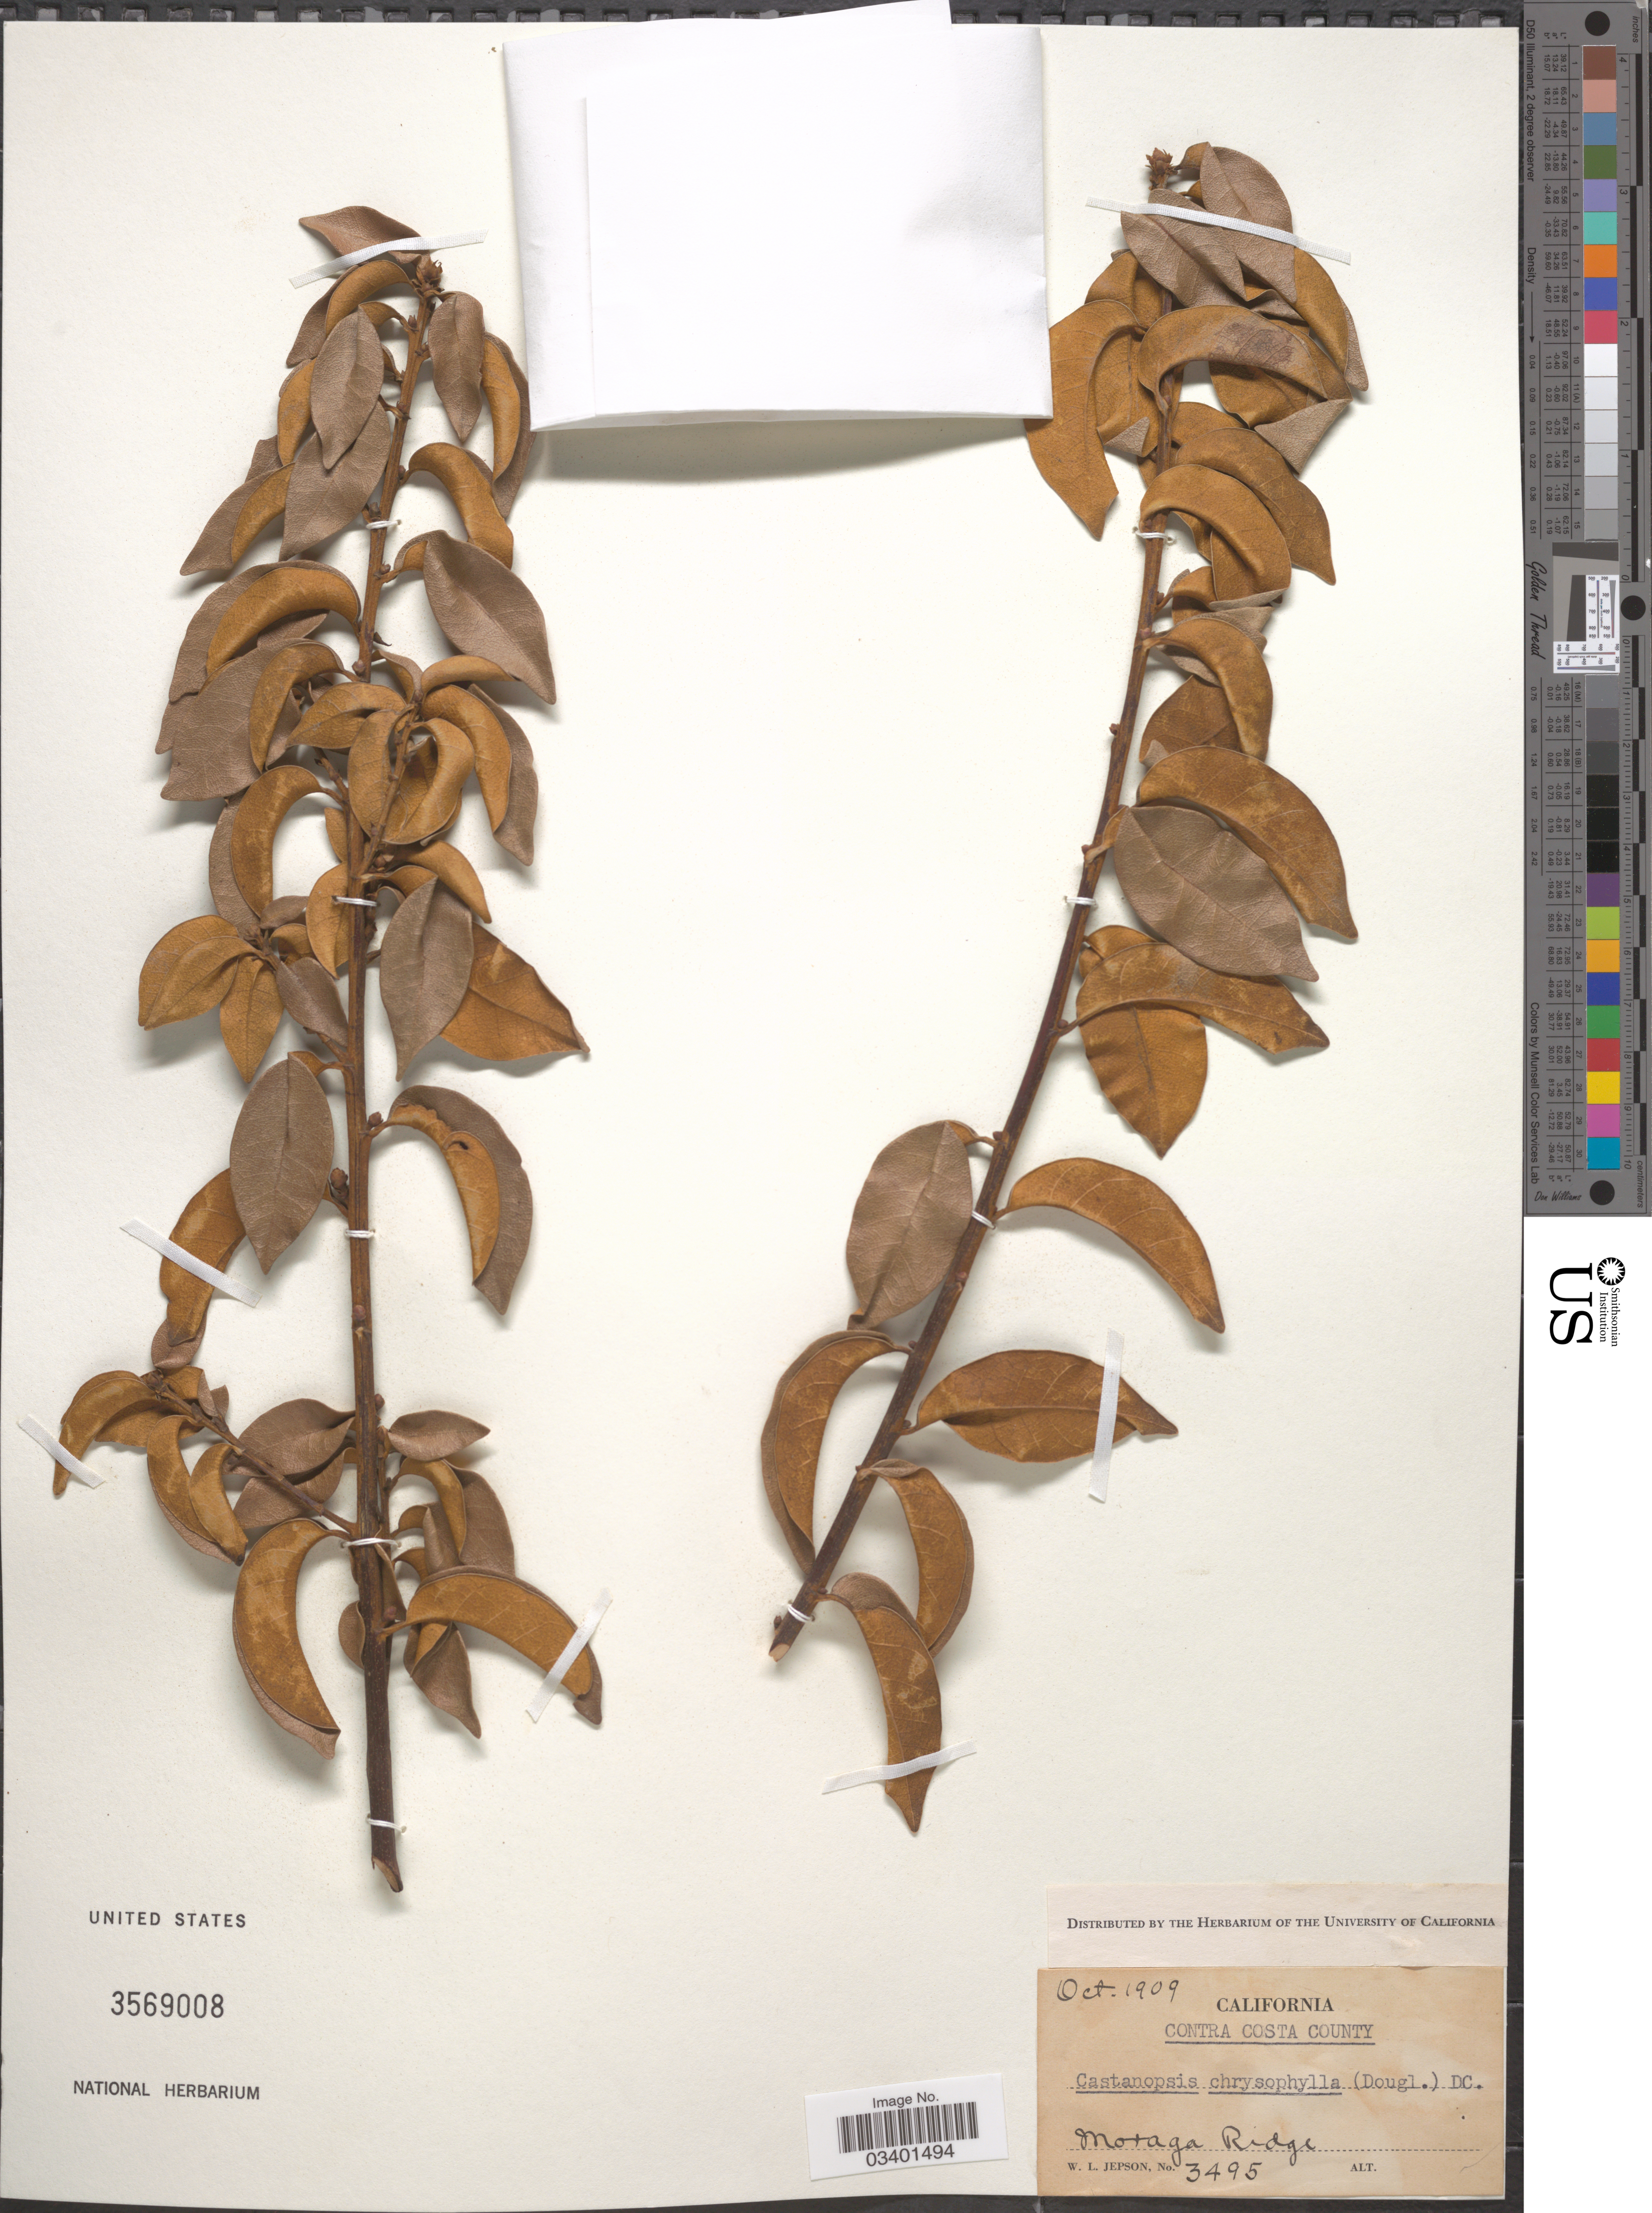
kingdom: Plantae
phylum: Tracheophyta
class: Magnoliopsida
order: Fagales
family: Fagaceae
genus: Chrysolepis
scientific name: Chrysolepis chrysophylla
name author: (Douglas ex Hook.) Hjelmq.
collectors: W. L. Jepson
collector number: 3495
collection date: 1909-10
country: United States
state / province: California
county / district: Contra Costa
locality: Contra Costa County. Moraga Ridge.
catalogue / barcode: US 3569008